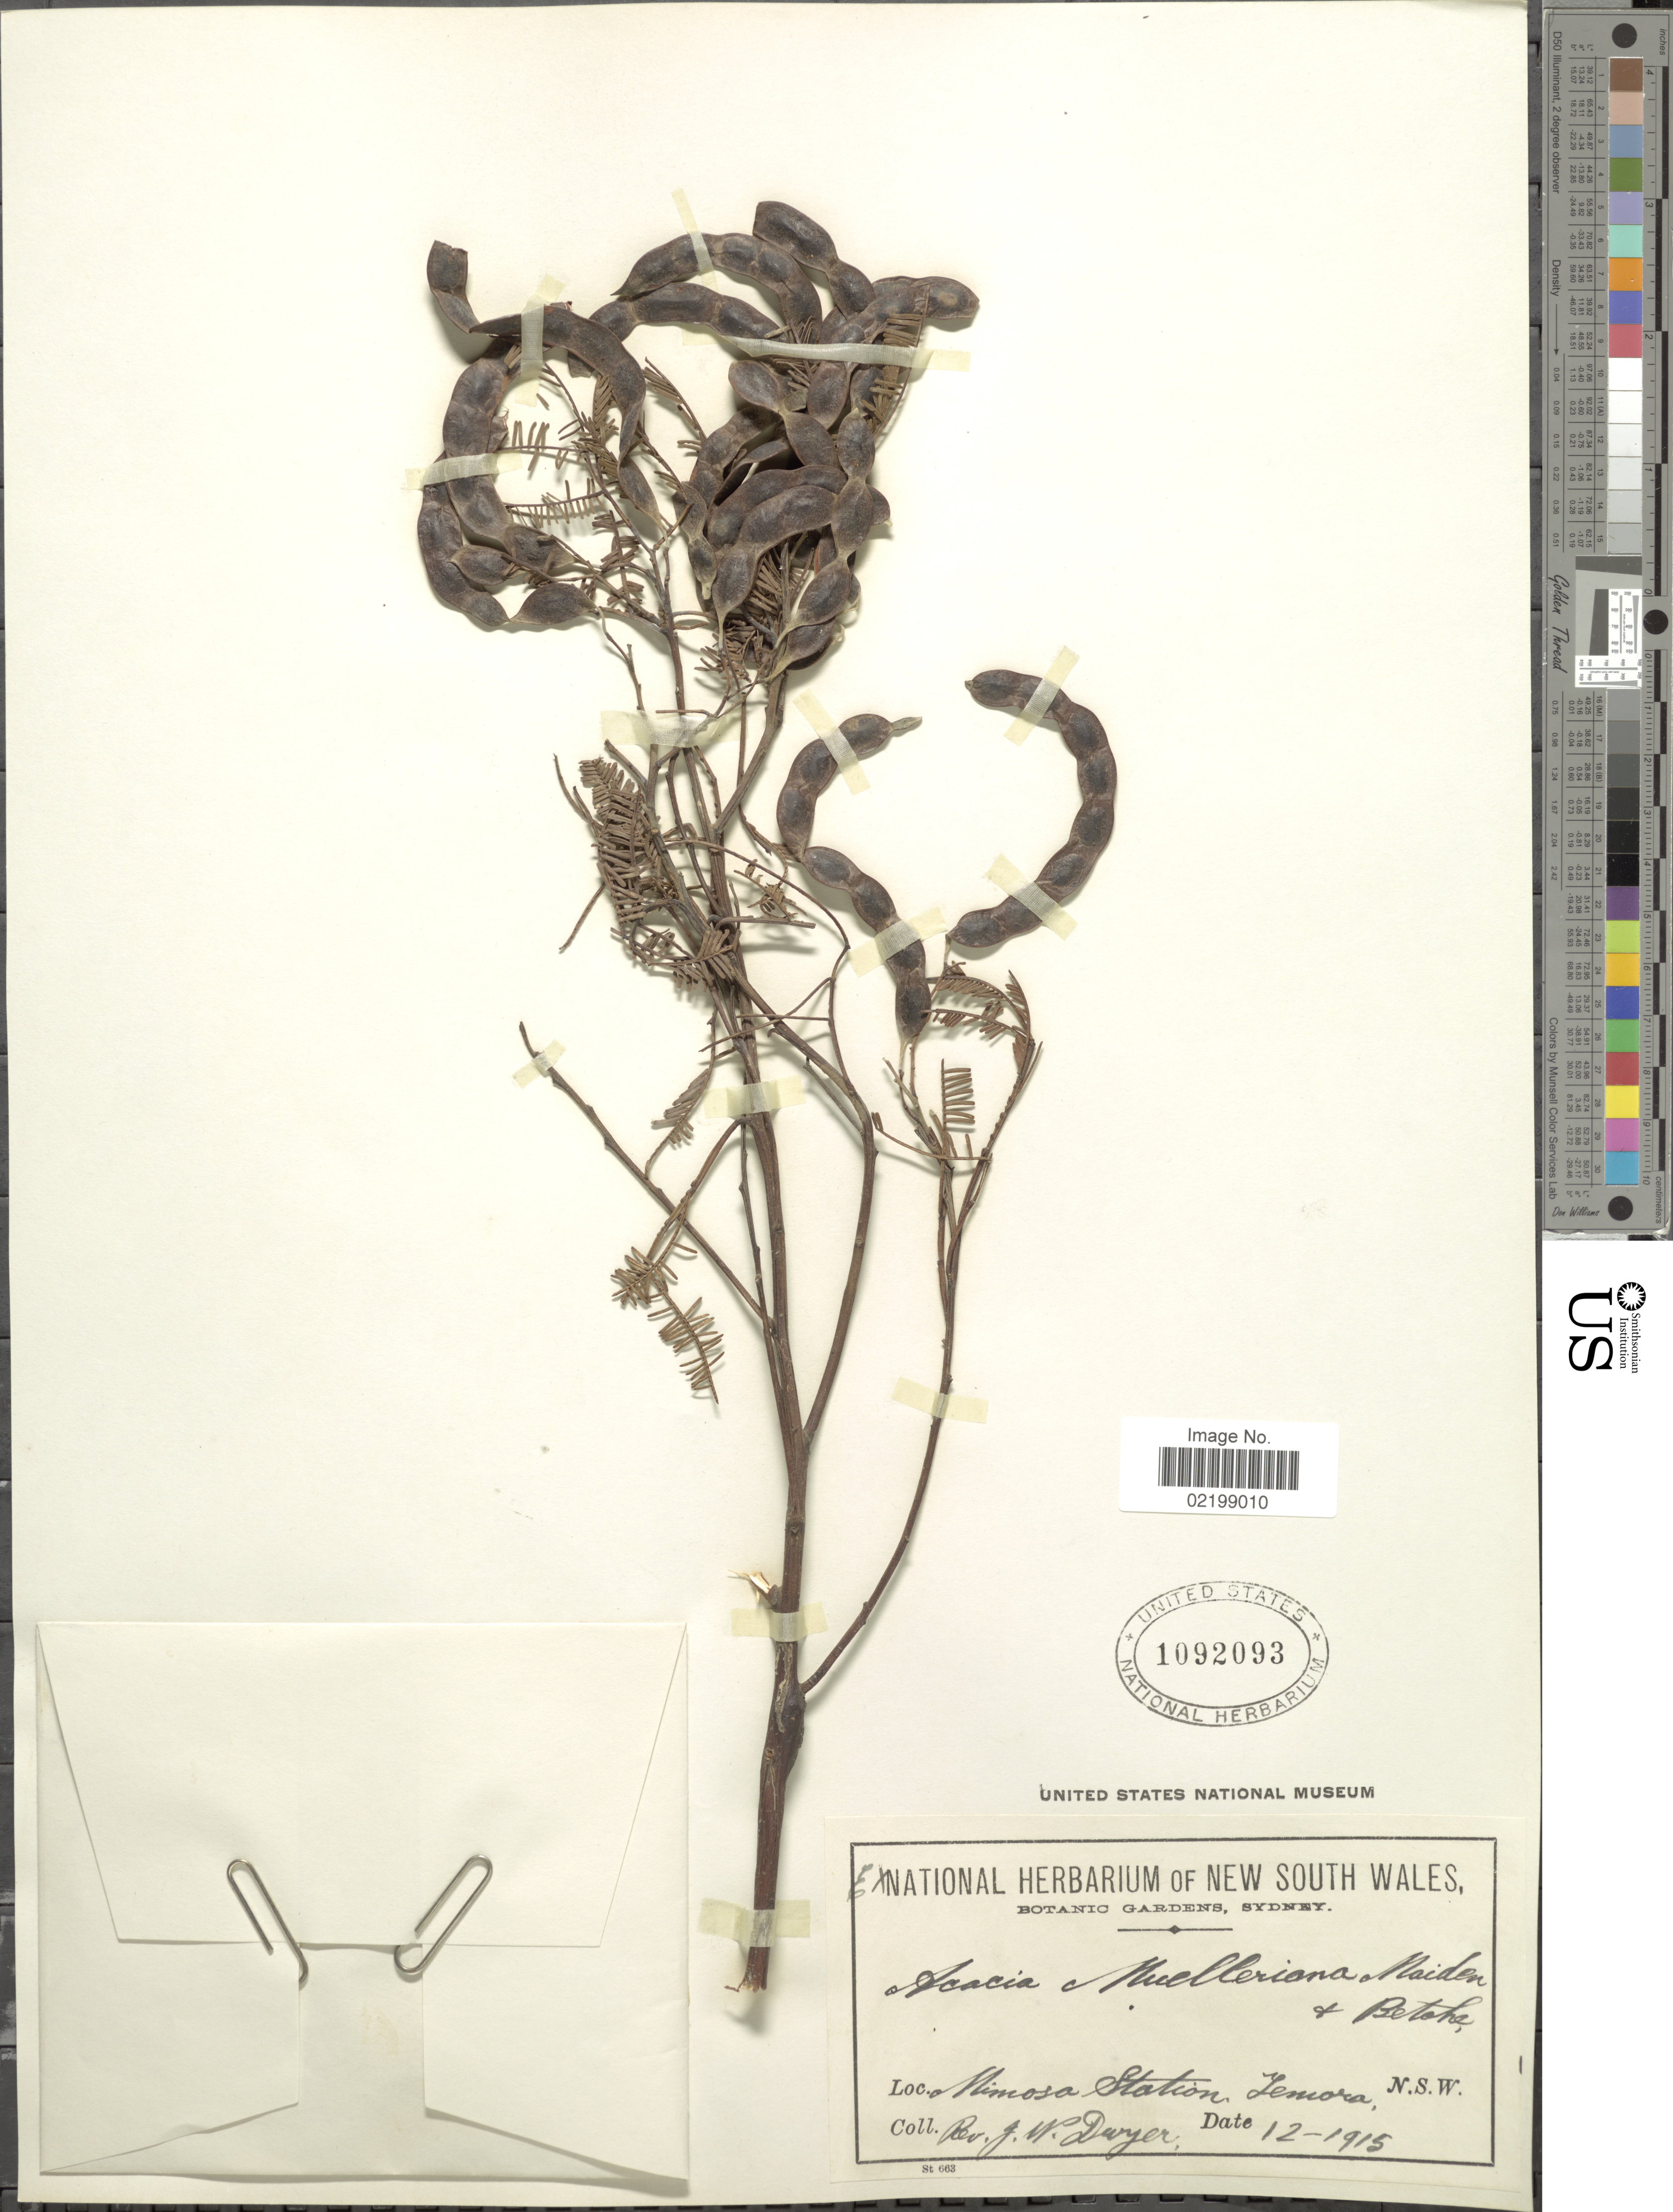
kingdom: Plantae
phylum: Tracheophyta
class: Magnoliopsida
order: Fabales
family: Fabaceae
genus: Acacia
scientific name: Acacia muelleriana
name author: Maiden & R.T. Baker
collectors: J. Dwyer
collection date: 1915-12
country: Australia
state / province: New South Wales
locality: Mimosa Station, Temora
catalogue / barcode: US 1092093